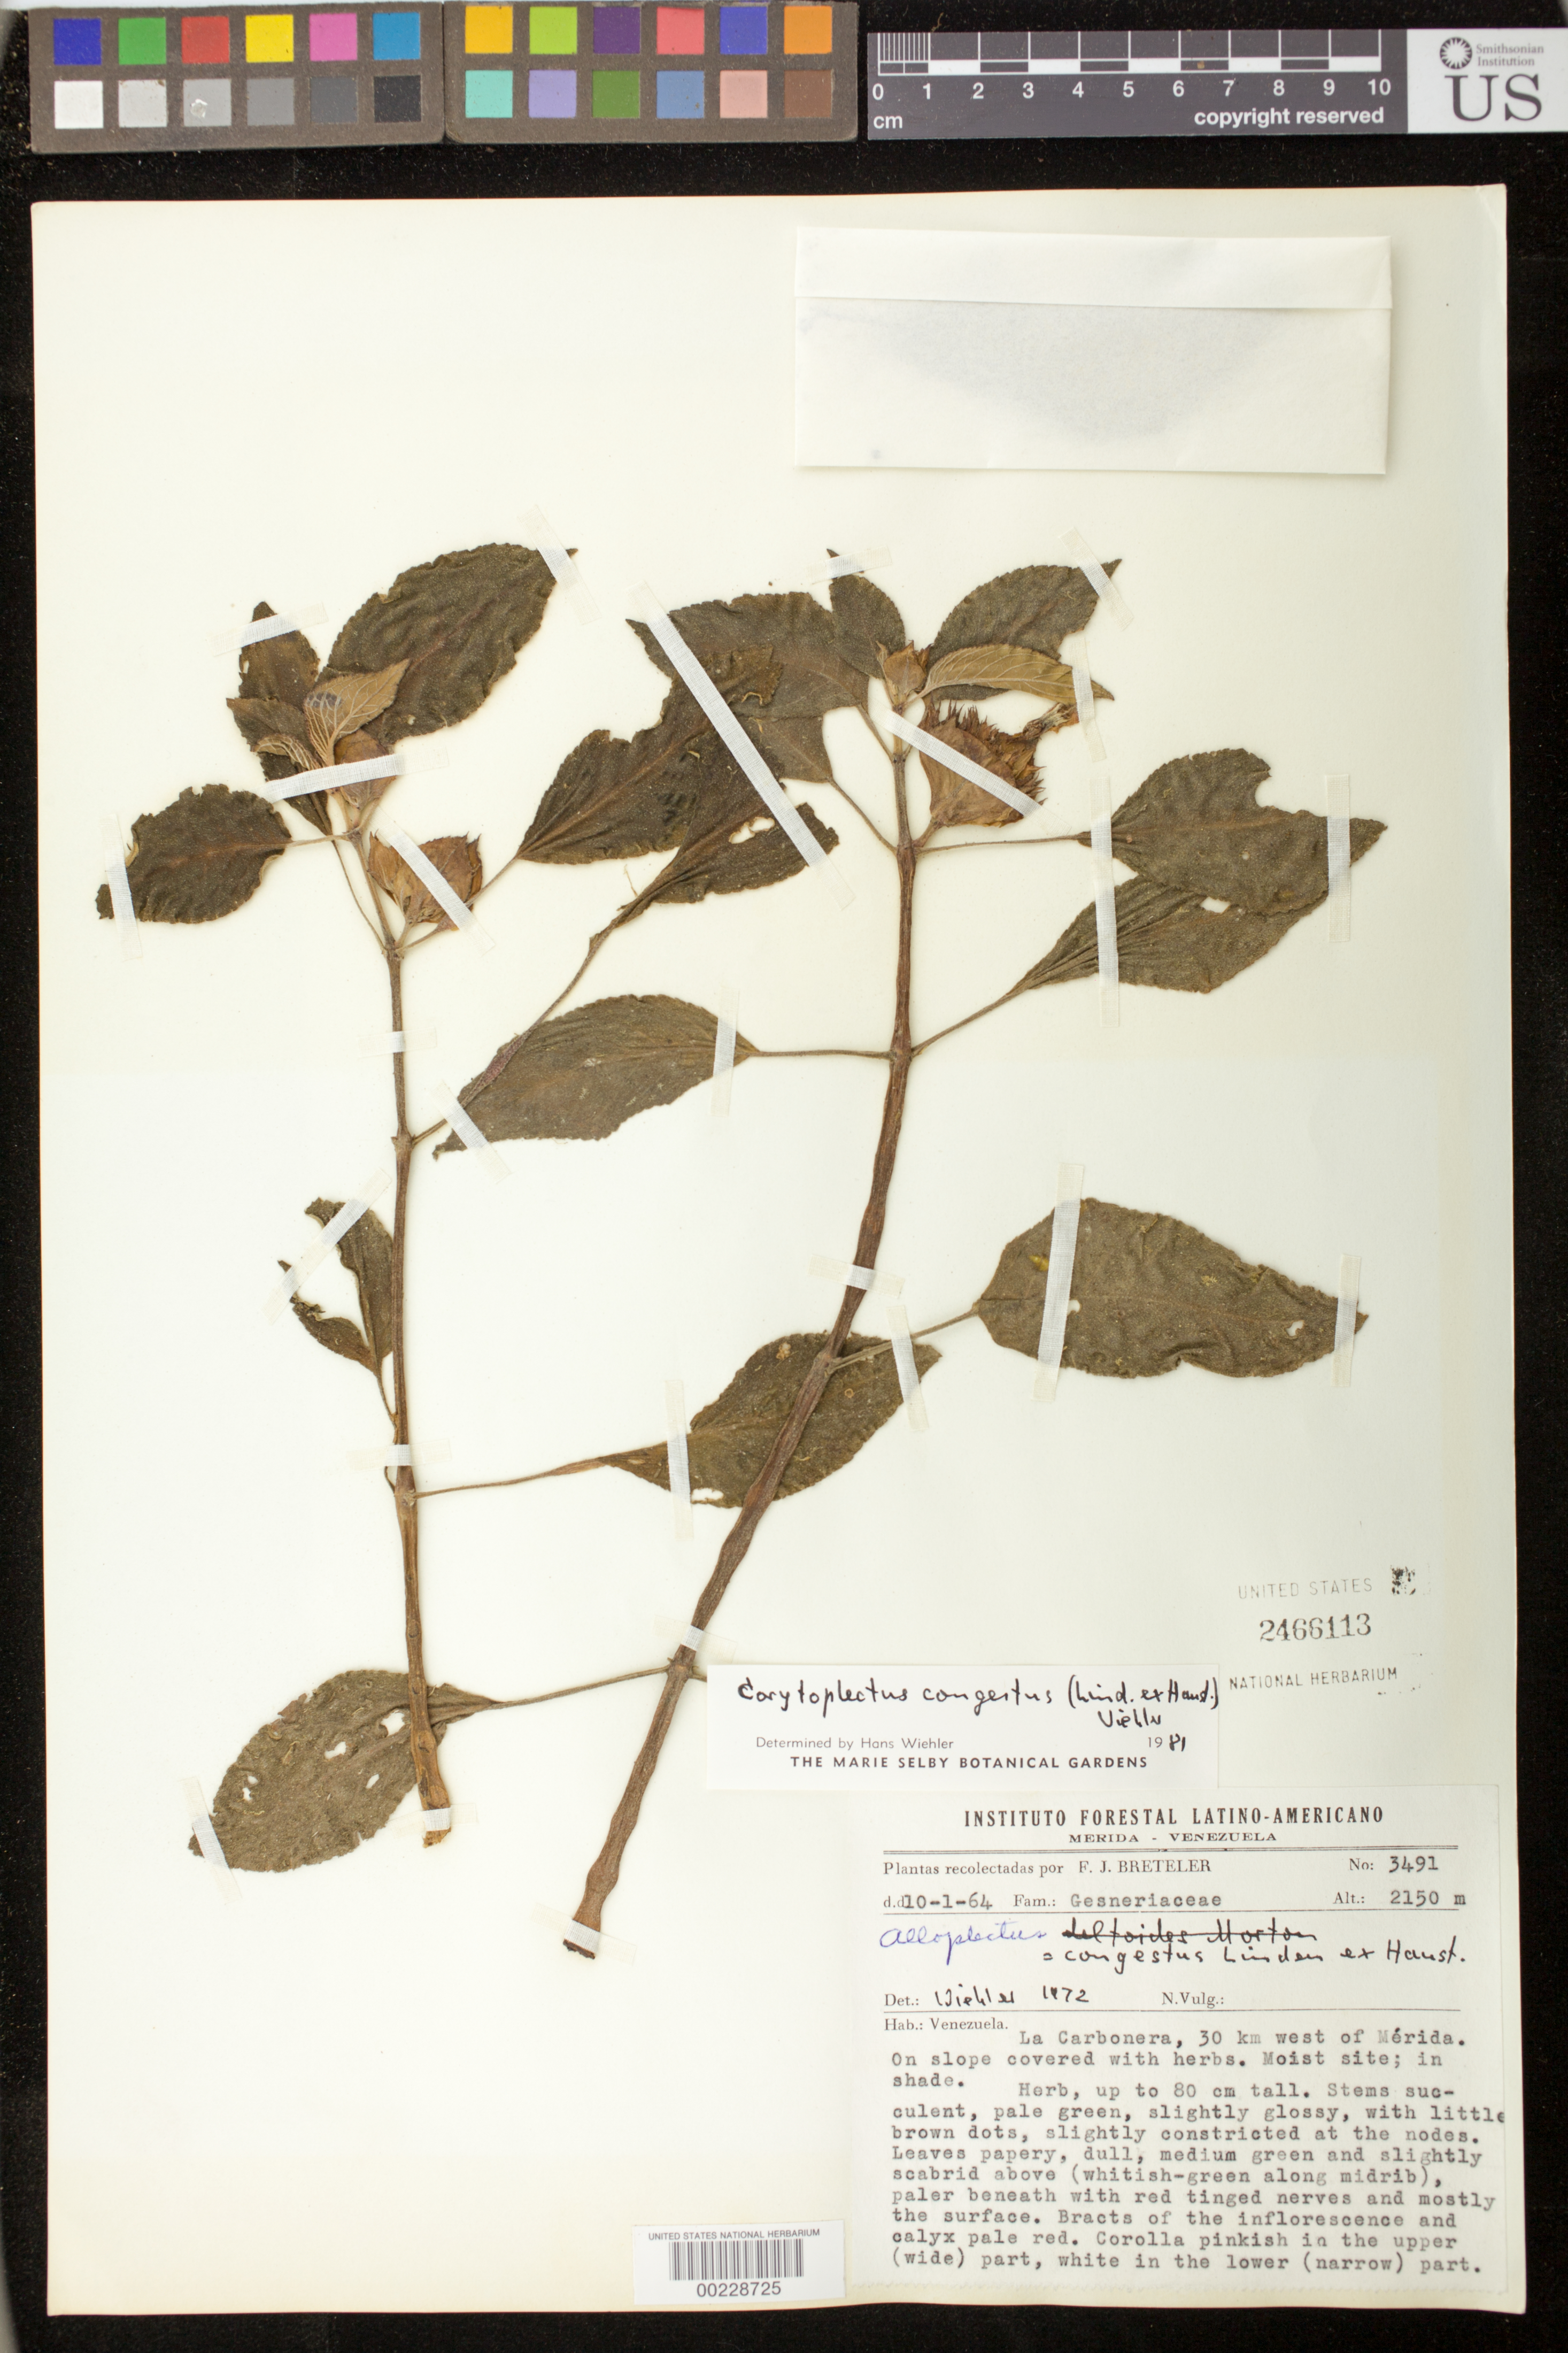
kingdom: Plantae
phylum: Tracheophyta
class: Magnoliopsida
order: Lamiales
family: Gesneriaceae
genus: Corytoplectus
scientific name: Corytoplectus congestus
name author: (Linden ex Hanst.) Wiehler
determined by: Rodríguez-Flores, C. I.; Skog, L. E.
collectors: F. J. Breteler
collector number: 3491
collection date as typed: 10 Jan 1964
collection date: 1964-01-10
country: Venezuela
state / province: Mérida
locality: La Carbonera, 30 km W of Mérida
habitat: On slope covered with herbs, moist site, in shade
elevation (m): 2150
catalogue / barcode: US 2466113